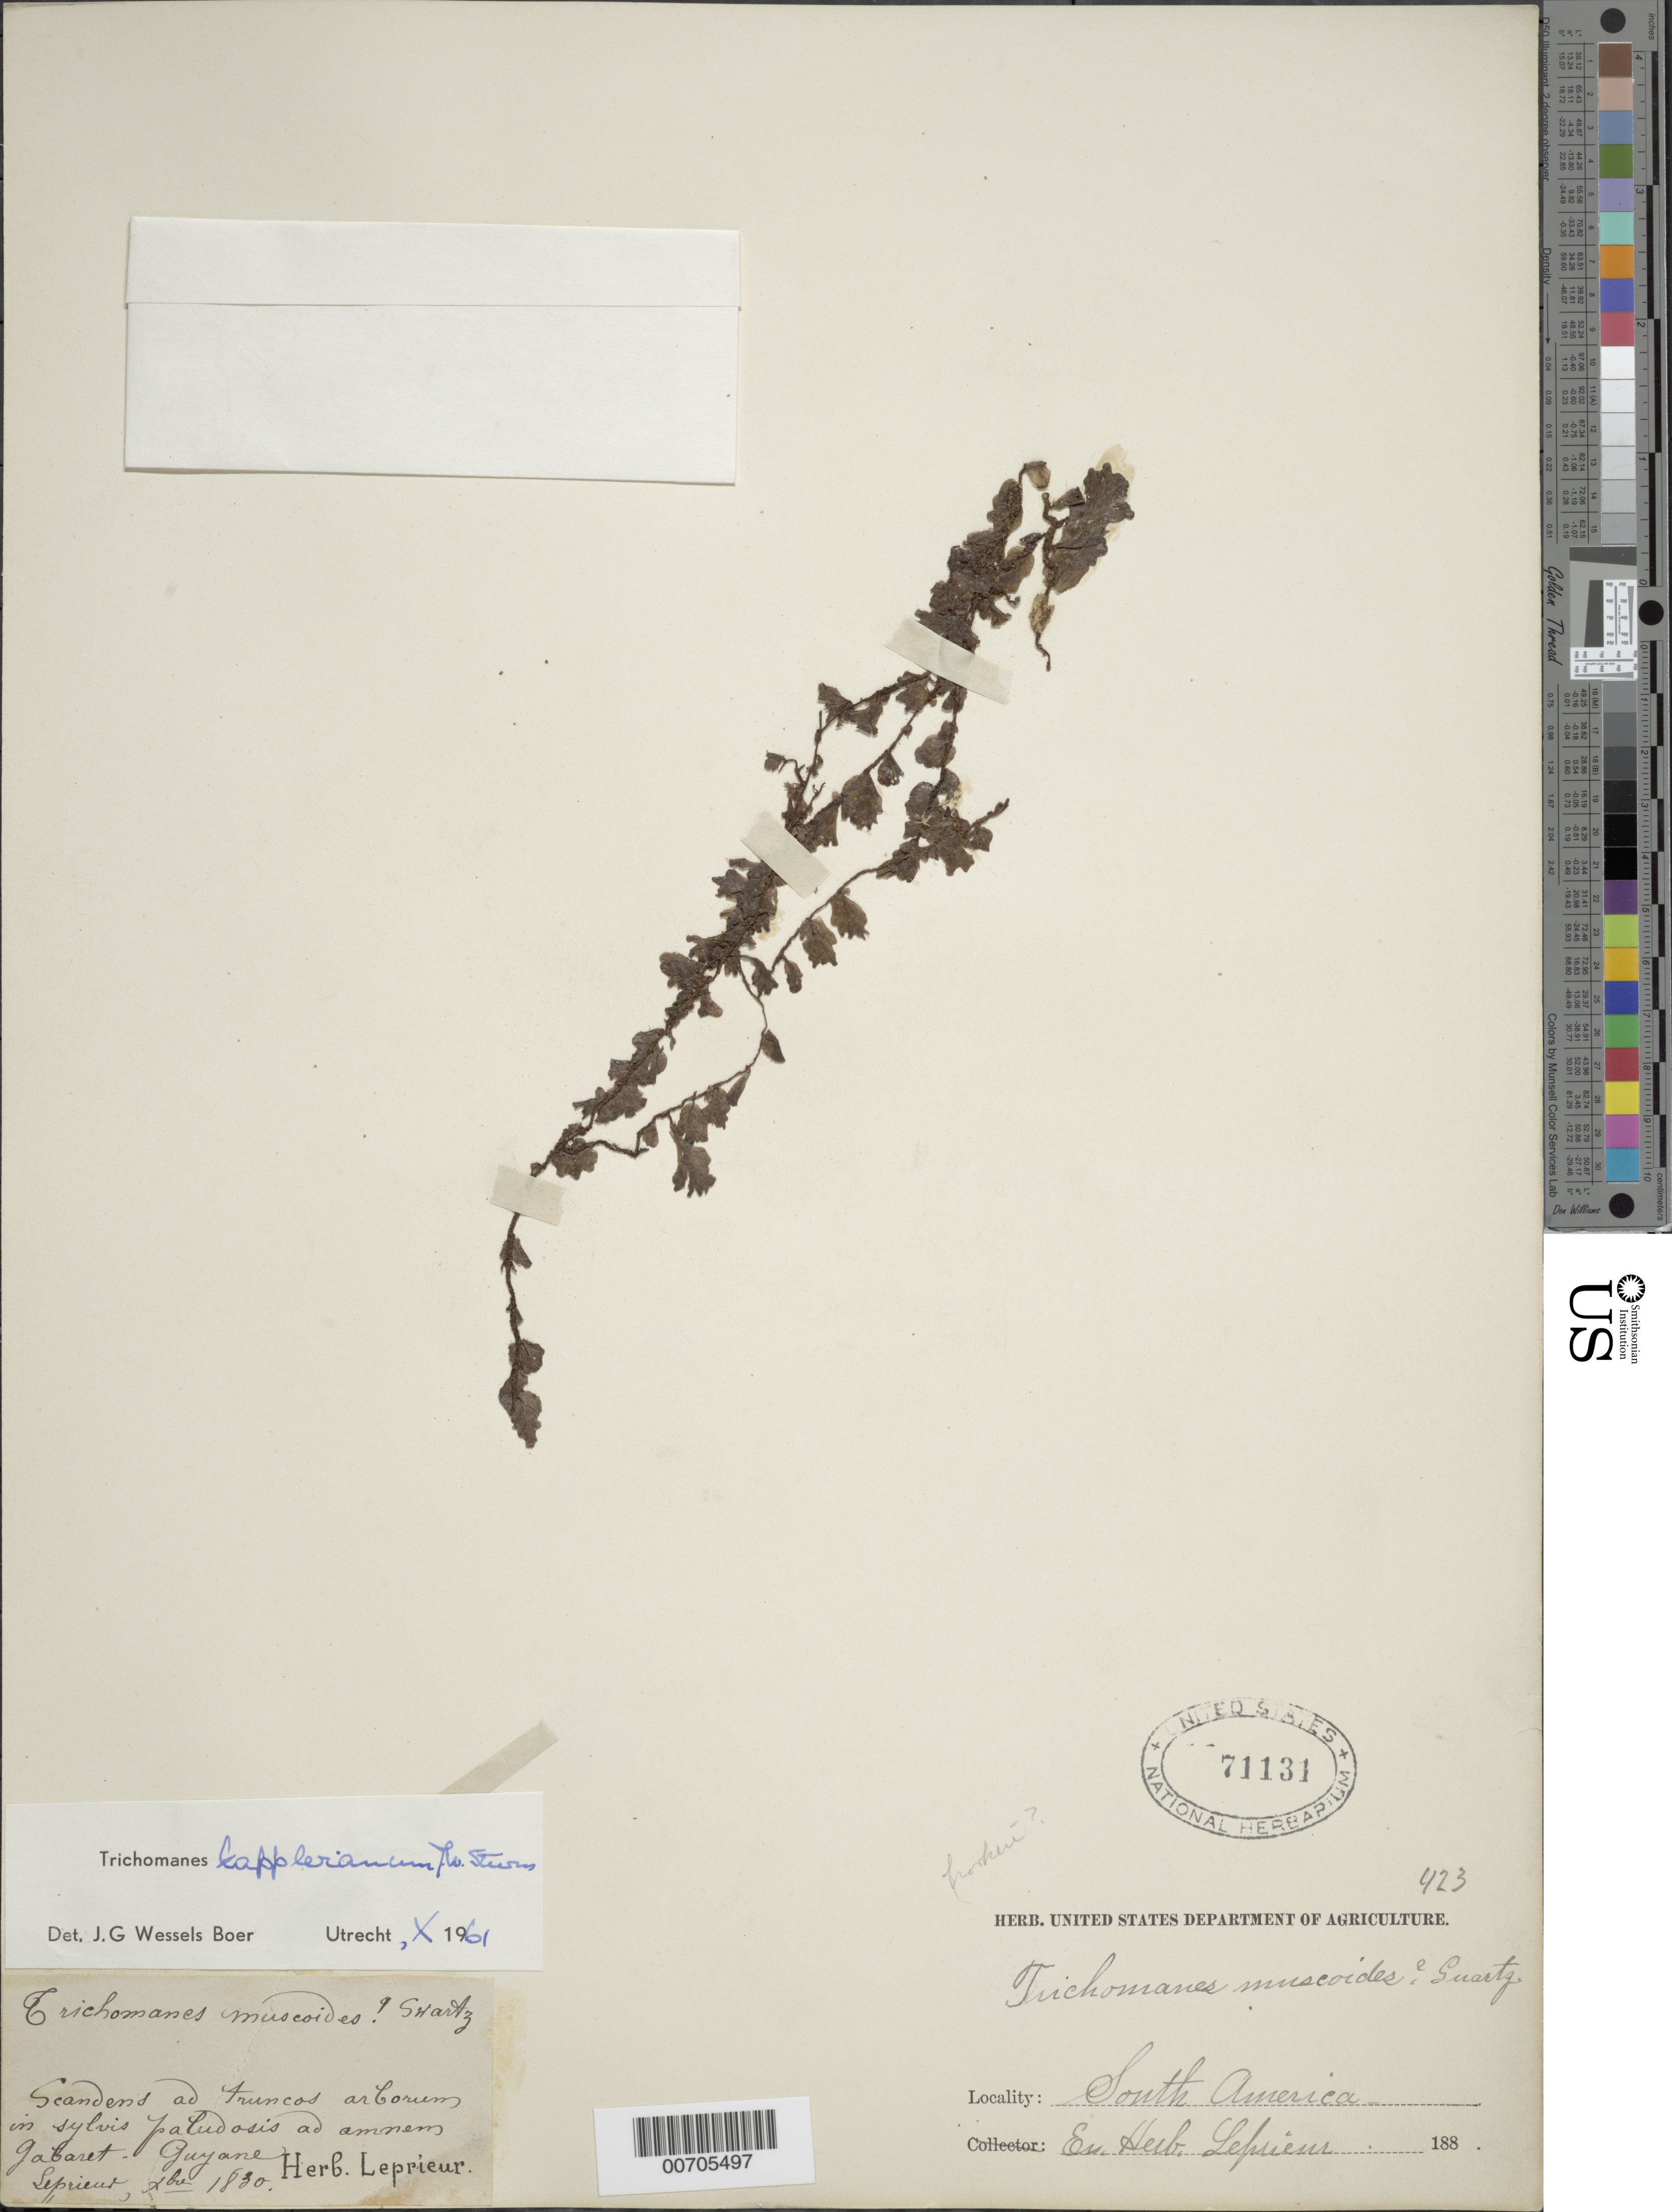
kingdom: Plantae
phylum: Tracheophyta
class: Polypodiopsida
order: Hymenophyllales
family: Hymenophyllaceae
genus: Didymoglossum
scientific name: Didymoglossum kapplerianum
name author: (Sturm) Ebihara & Dubuisson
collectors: F. M. R. Leprieur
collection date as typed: October 1830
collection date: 1830-10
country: French Guiana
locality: Gabaret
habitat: Scandent on tree tunks in forest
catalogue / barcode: US 71131